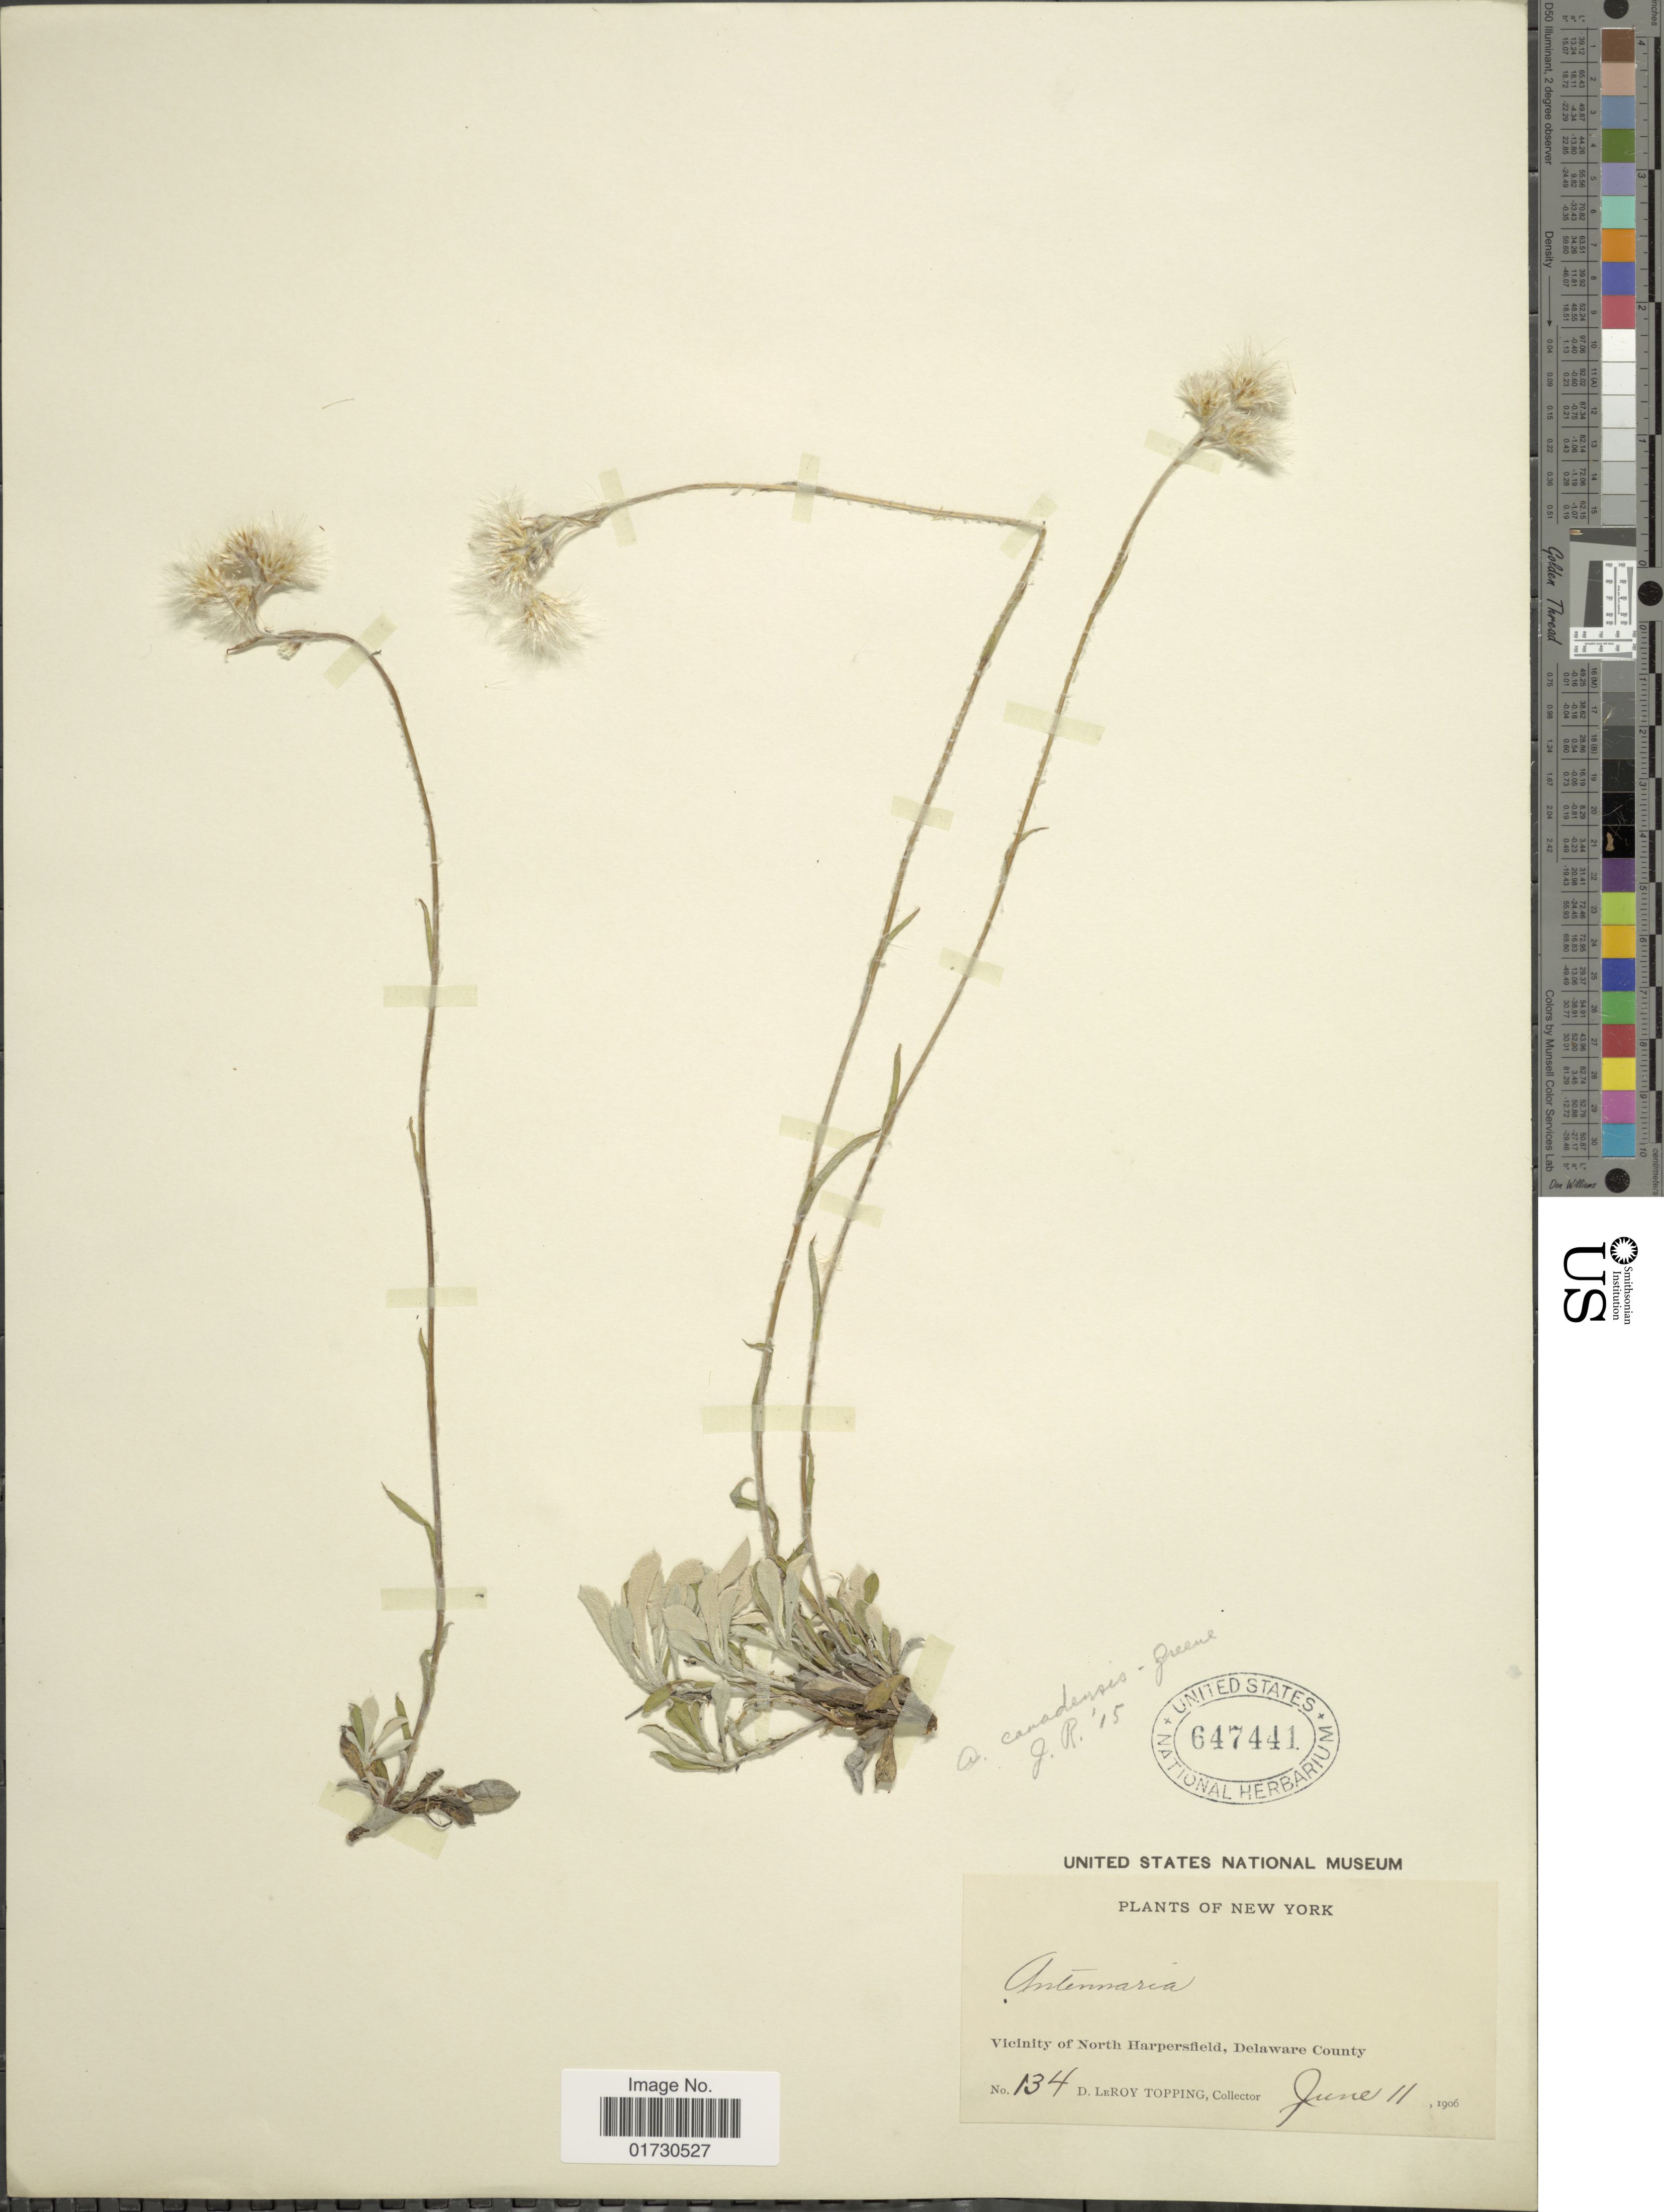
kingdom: Plantae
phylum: Tracheophyta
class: Magnoliopsida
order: Asterales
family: Asteraceae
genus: Antennaria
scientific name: Antennaria canadensis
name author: Greene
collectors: D. L. Topping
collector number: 134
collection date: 1906-06-11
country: United States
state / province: New York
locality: Vicinity of North Harpersfield, Delaware County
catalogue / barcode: US 647441